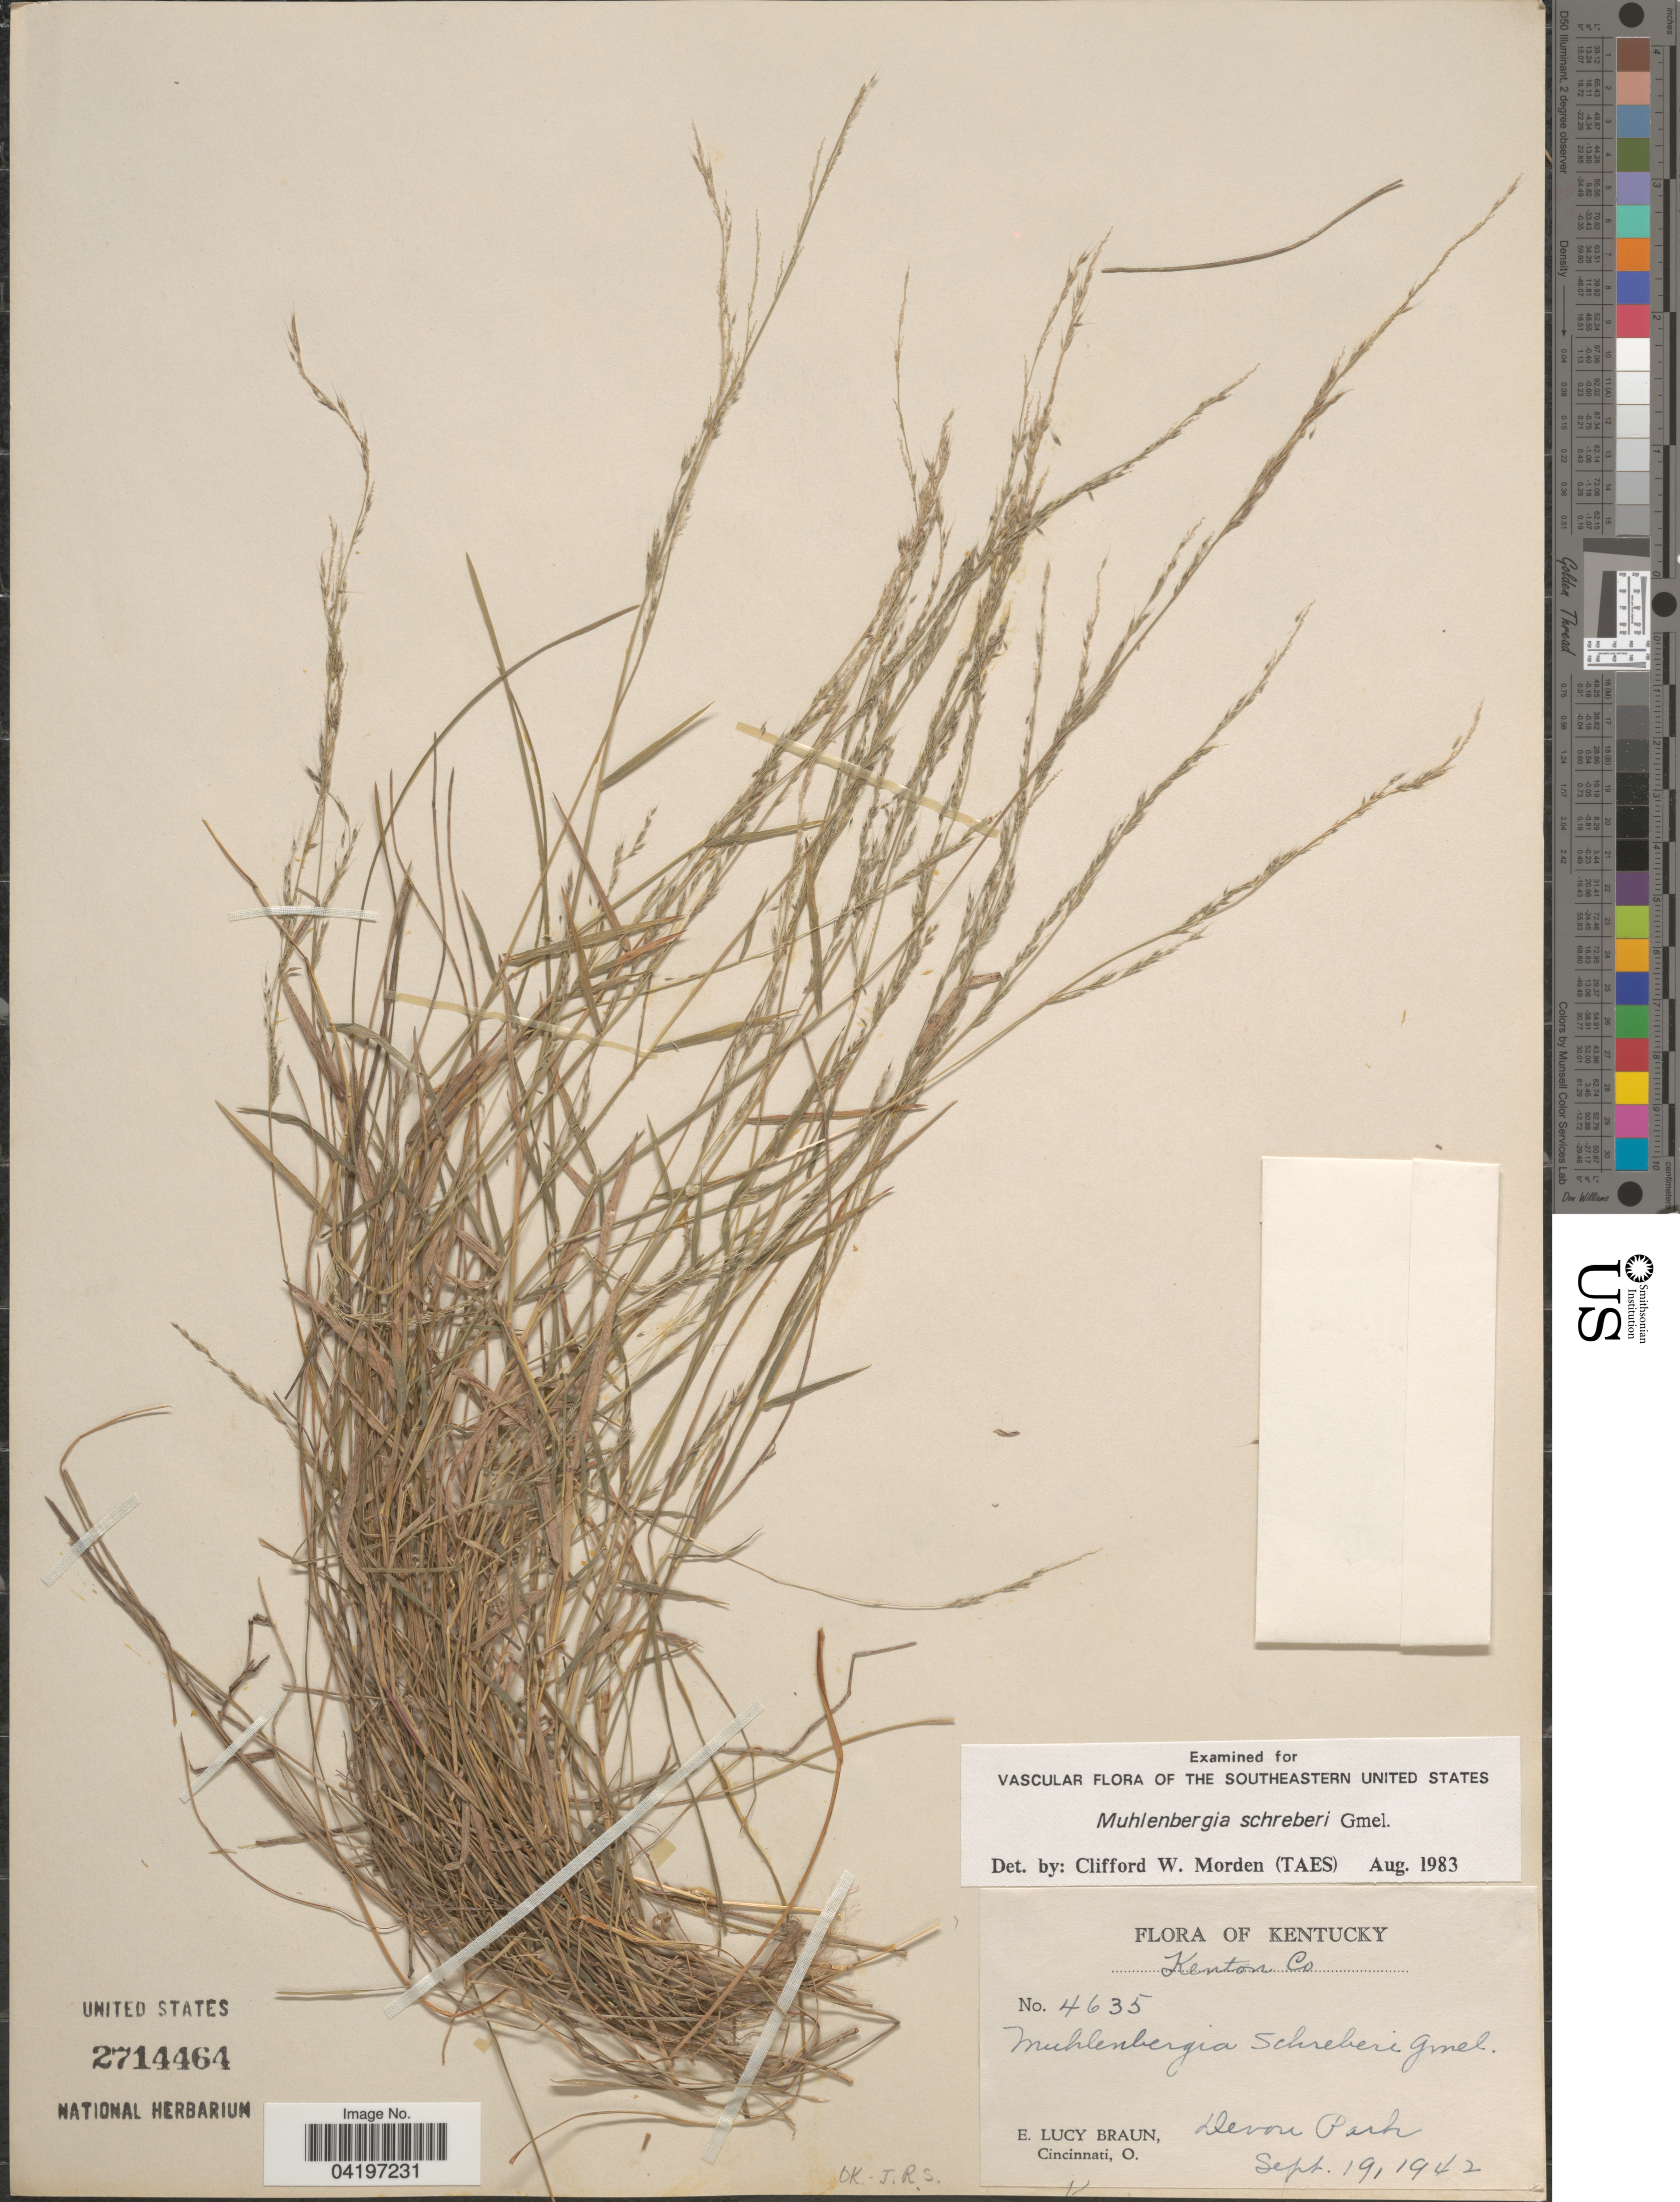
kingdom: Plantae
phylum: Tracheophyta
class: Liliopsida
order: Poales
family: Poaceae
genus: Muhlenbergia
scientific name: Muhlenbergia schreberi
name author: J.F. Gmel.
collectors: E. L. Braun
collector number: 4635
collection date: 1942-09-19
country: United States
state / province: Kentucky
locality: Kenton Co. Devou Park.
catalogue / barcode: US 2714464